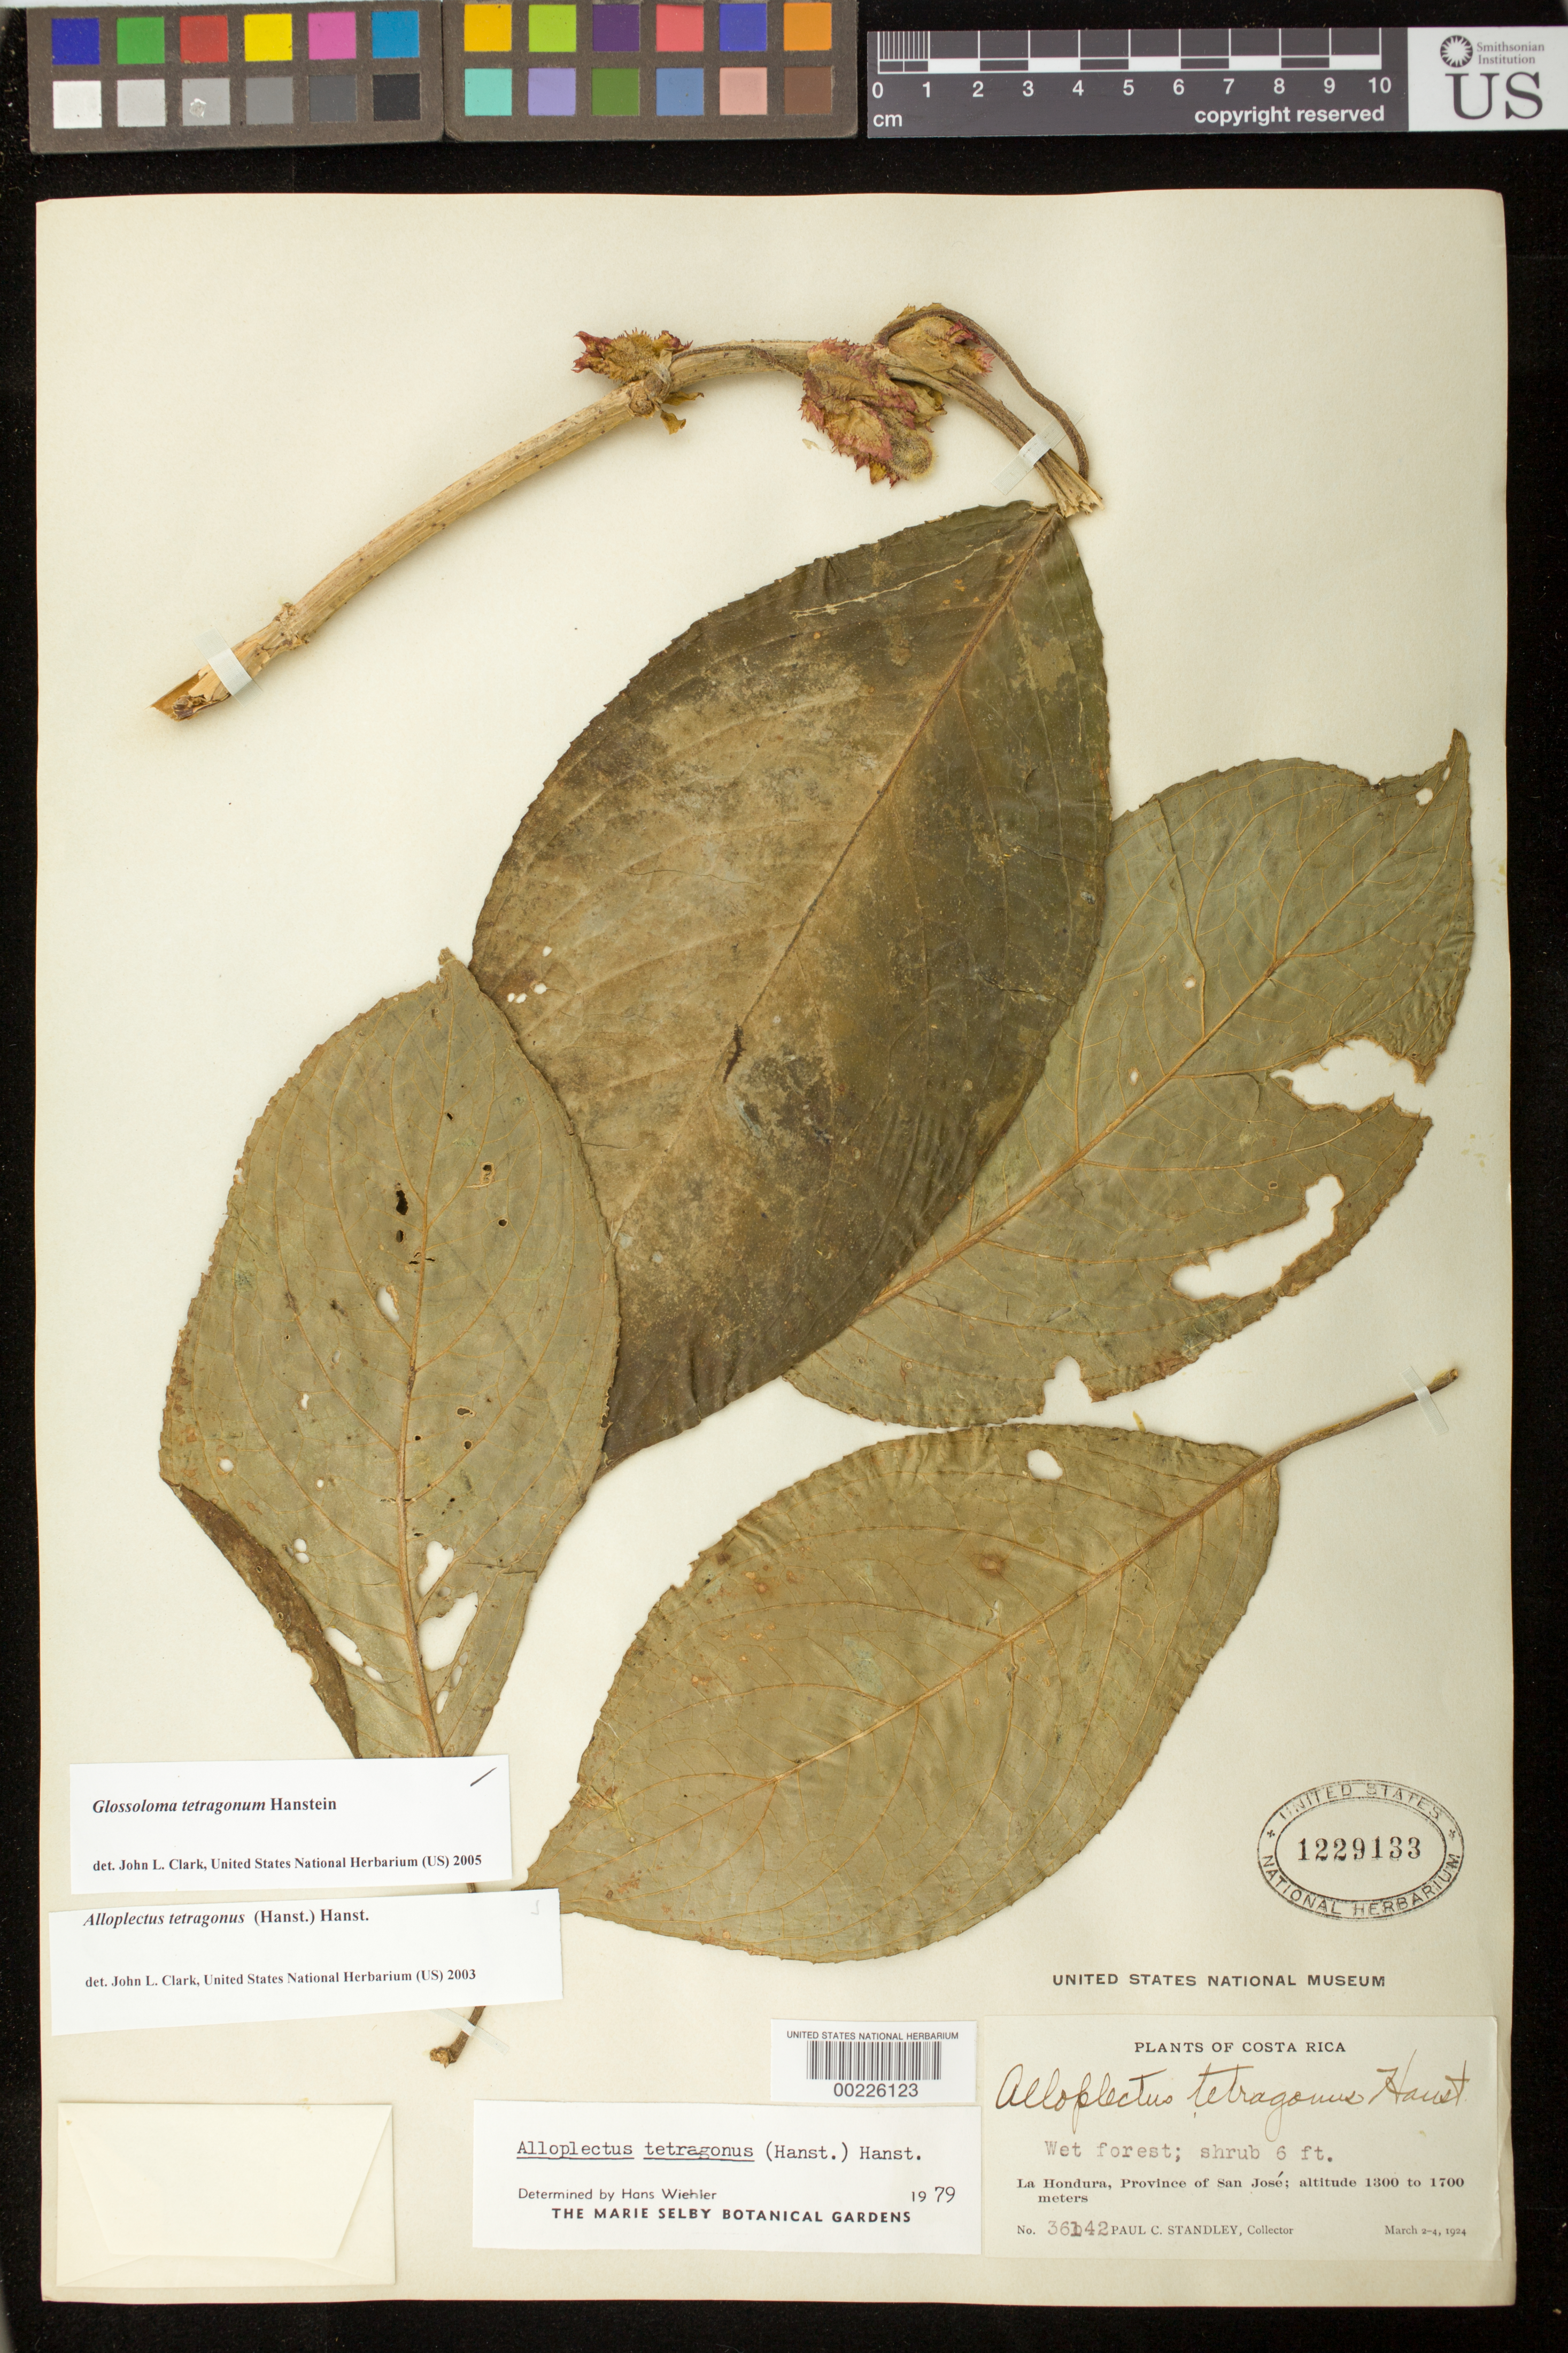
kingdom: Plantae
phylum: Tracheophyta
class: Magnoliopsida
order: Lamiales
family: Gesneriaceae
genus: Glossoloma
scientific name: Glossoloma tetragonum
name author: Hanst.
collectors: P. C. Standley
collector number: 36142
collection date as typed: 2-4 Mar 1924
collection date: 1924-03-02/1924-03-04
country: Costa Rica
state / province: San José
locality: La Hondura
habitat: Wet forest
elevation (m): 1300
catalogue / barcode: US 1229133